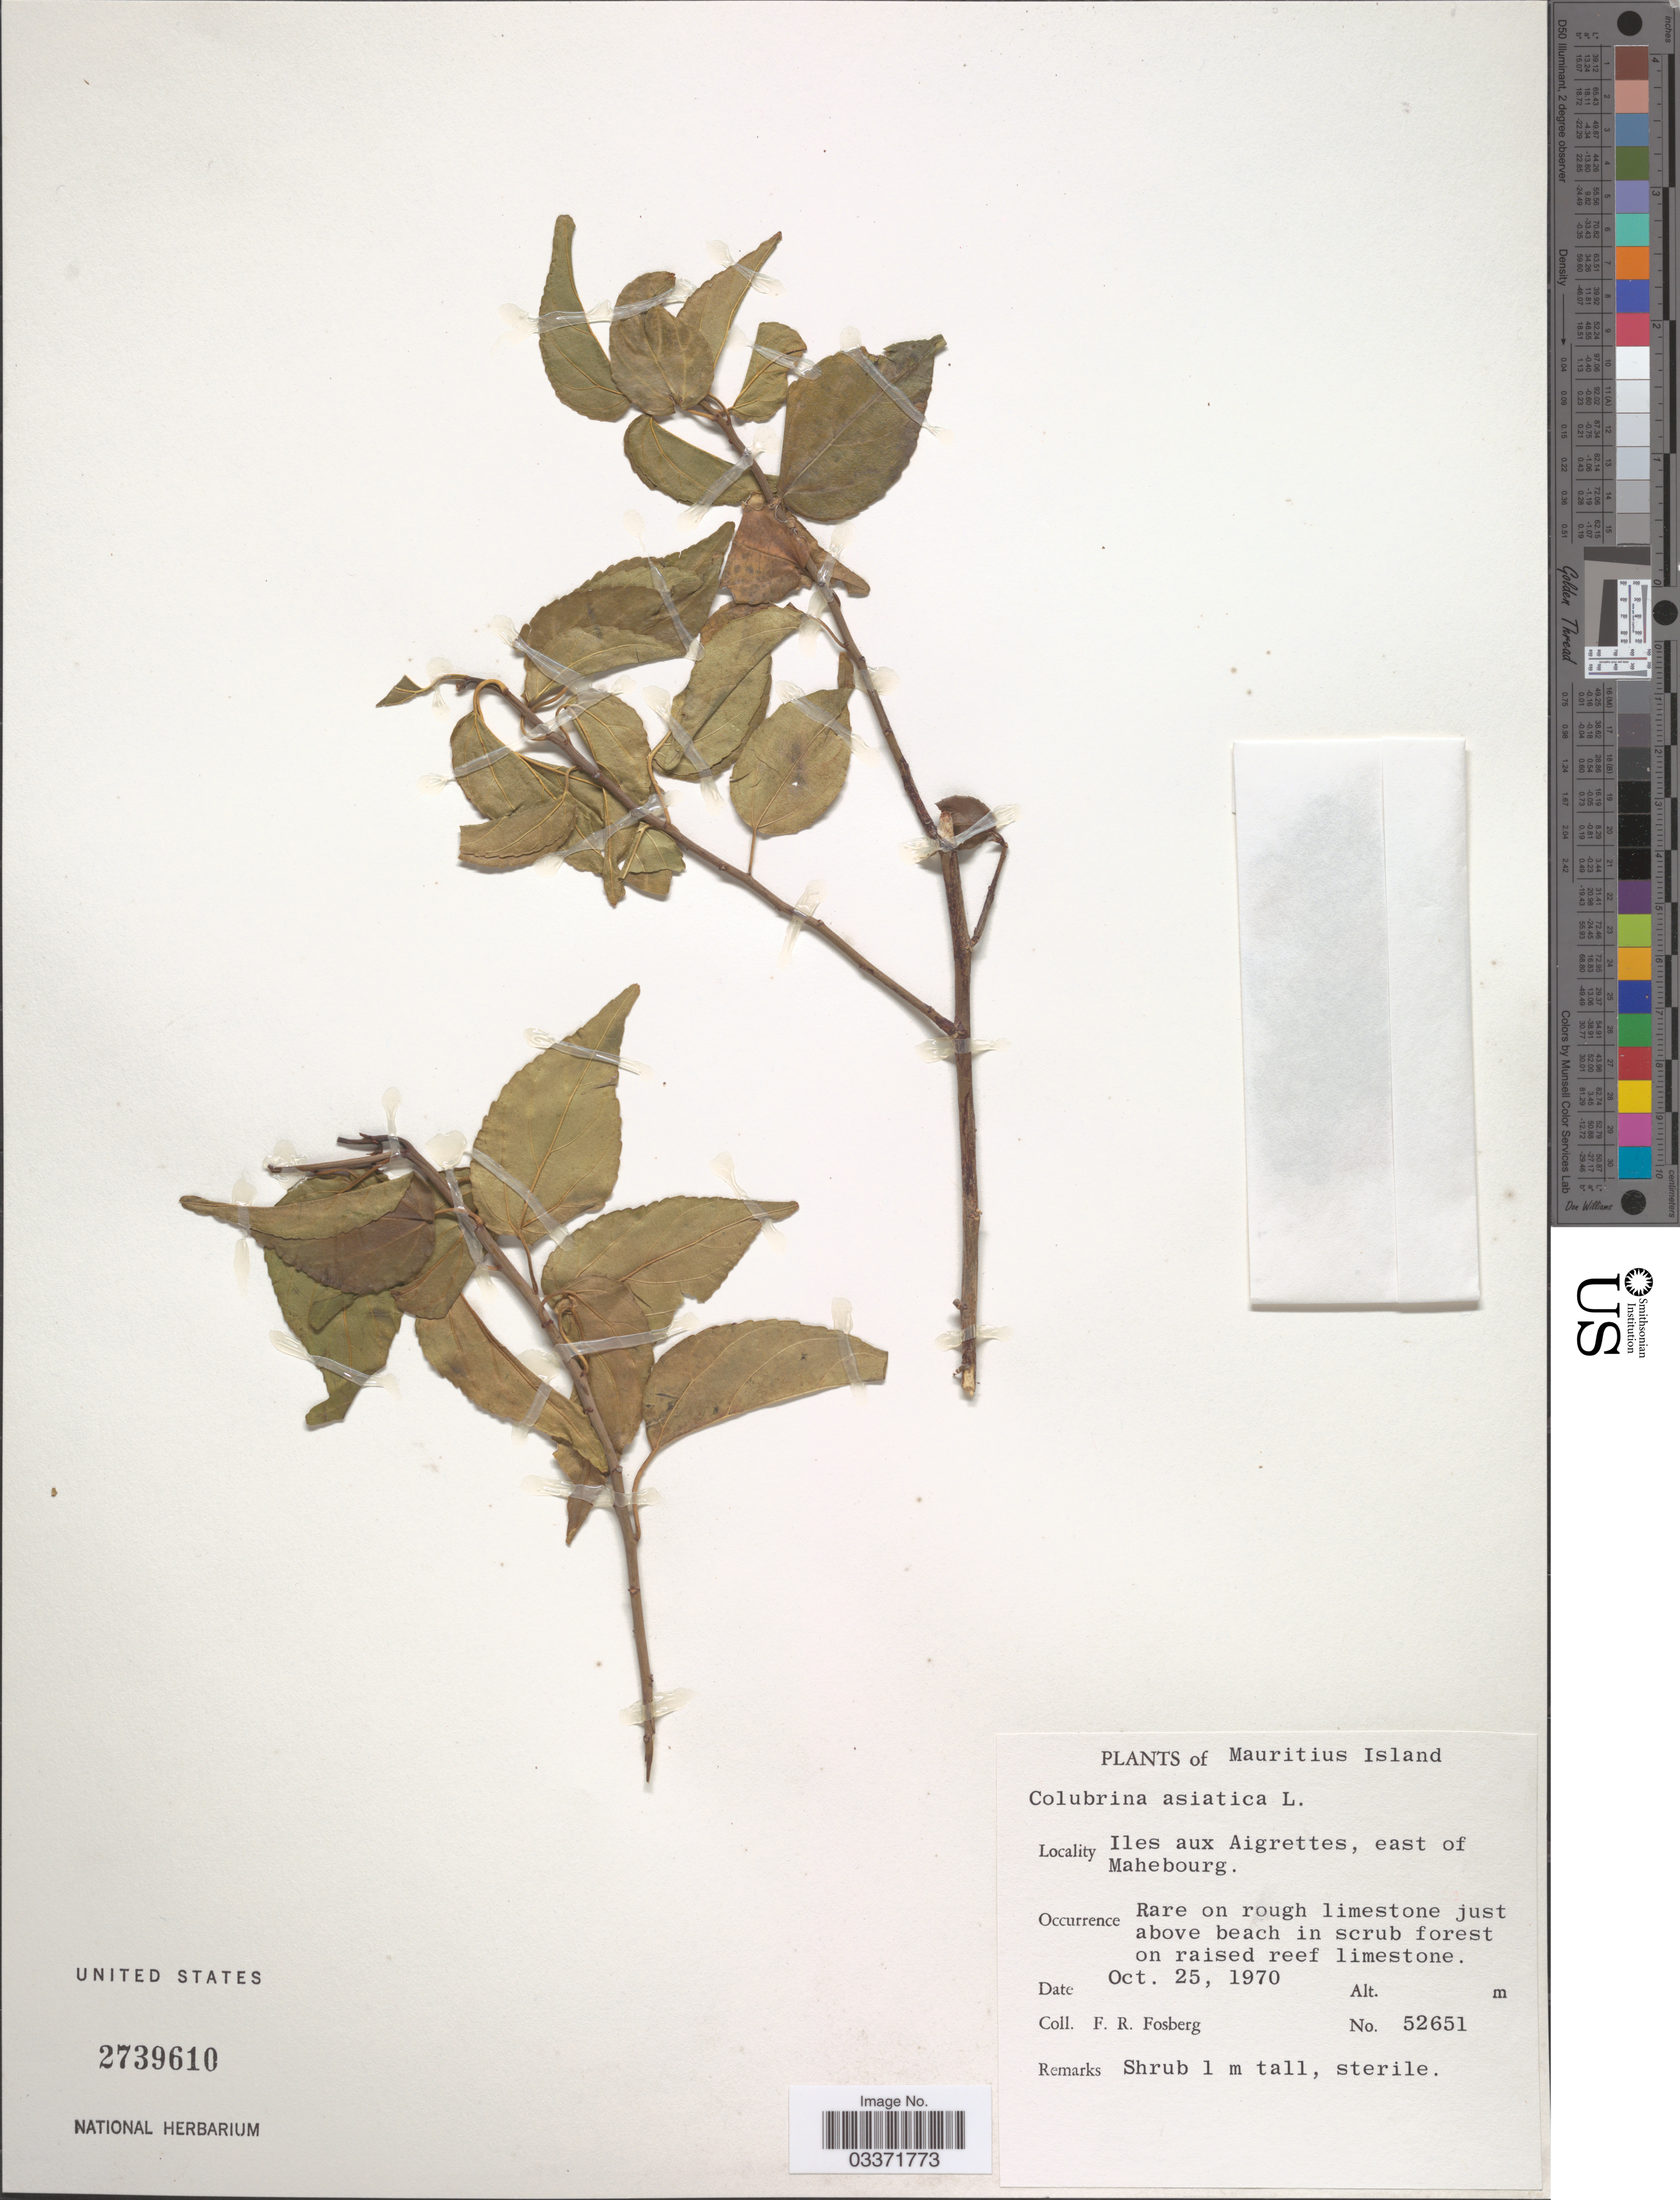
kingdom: Plantae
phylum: Tracheophyta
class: Magnoliopsida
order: Rosales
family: Rhamnaceae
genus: Colubrina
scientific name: Colubrina asiatica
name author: (L.) Brongn.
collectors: F. R. Fosberg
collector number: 52651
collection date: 1970-10-25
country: Mauritius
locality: Mauritius Island, Iles aux Aigrettes, east of Mahebourg.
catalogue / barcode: US 2739610